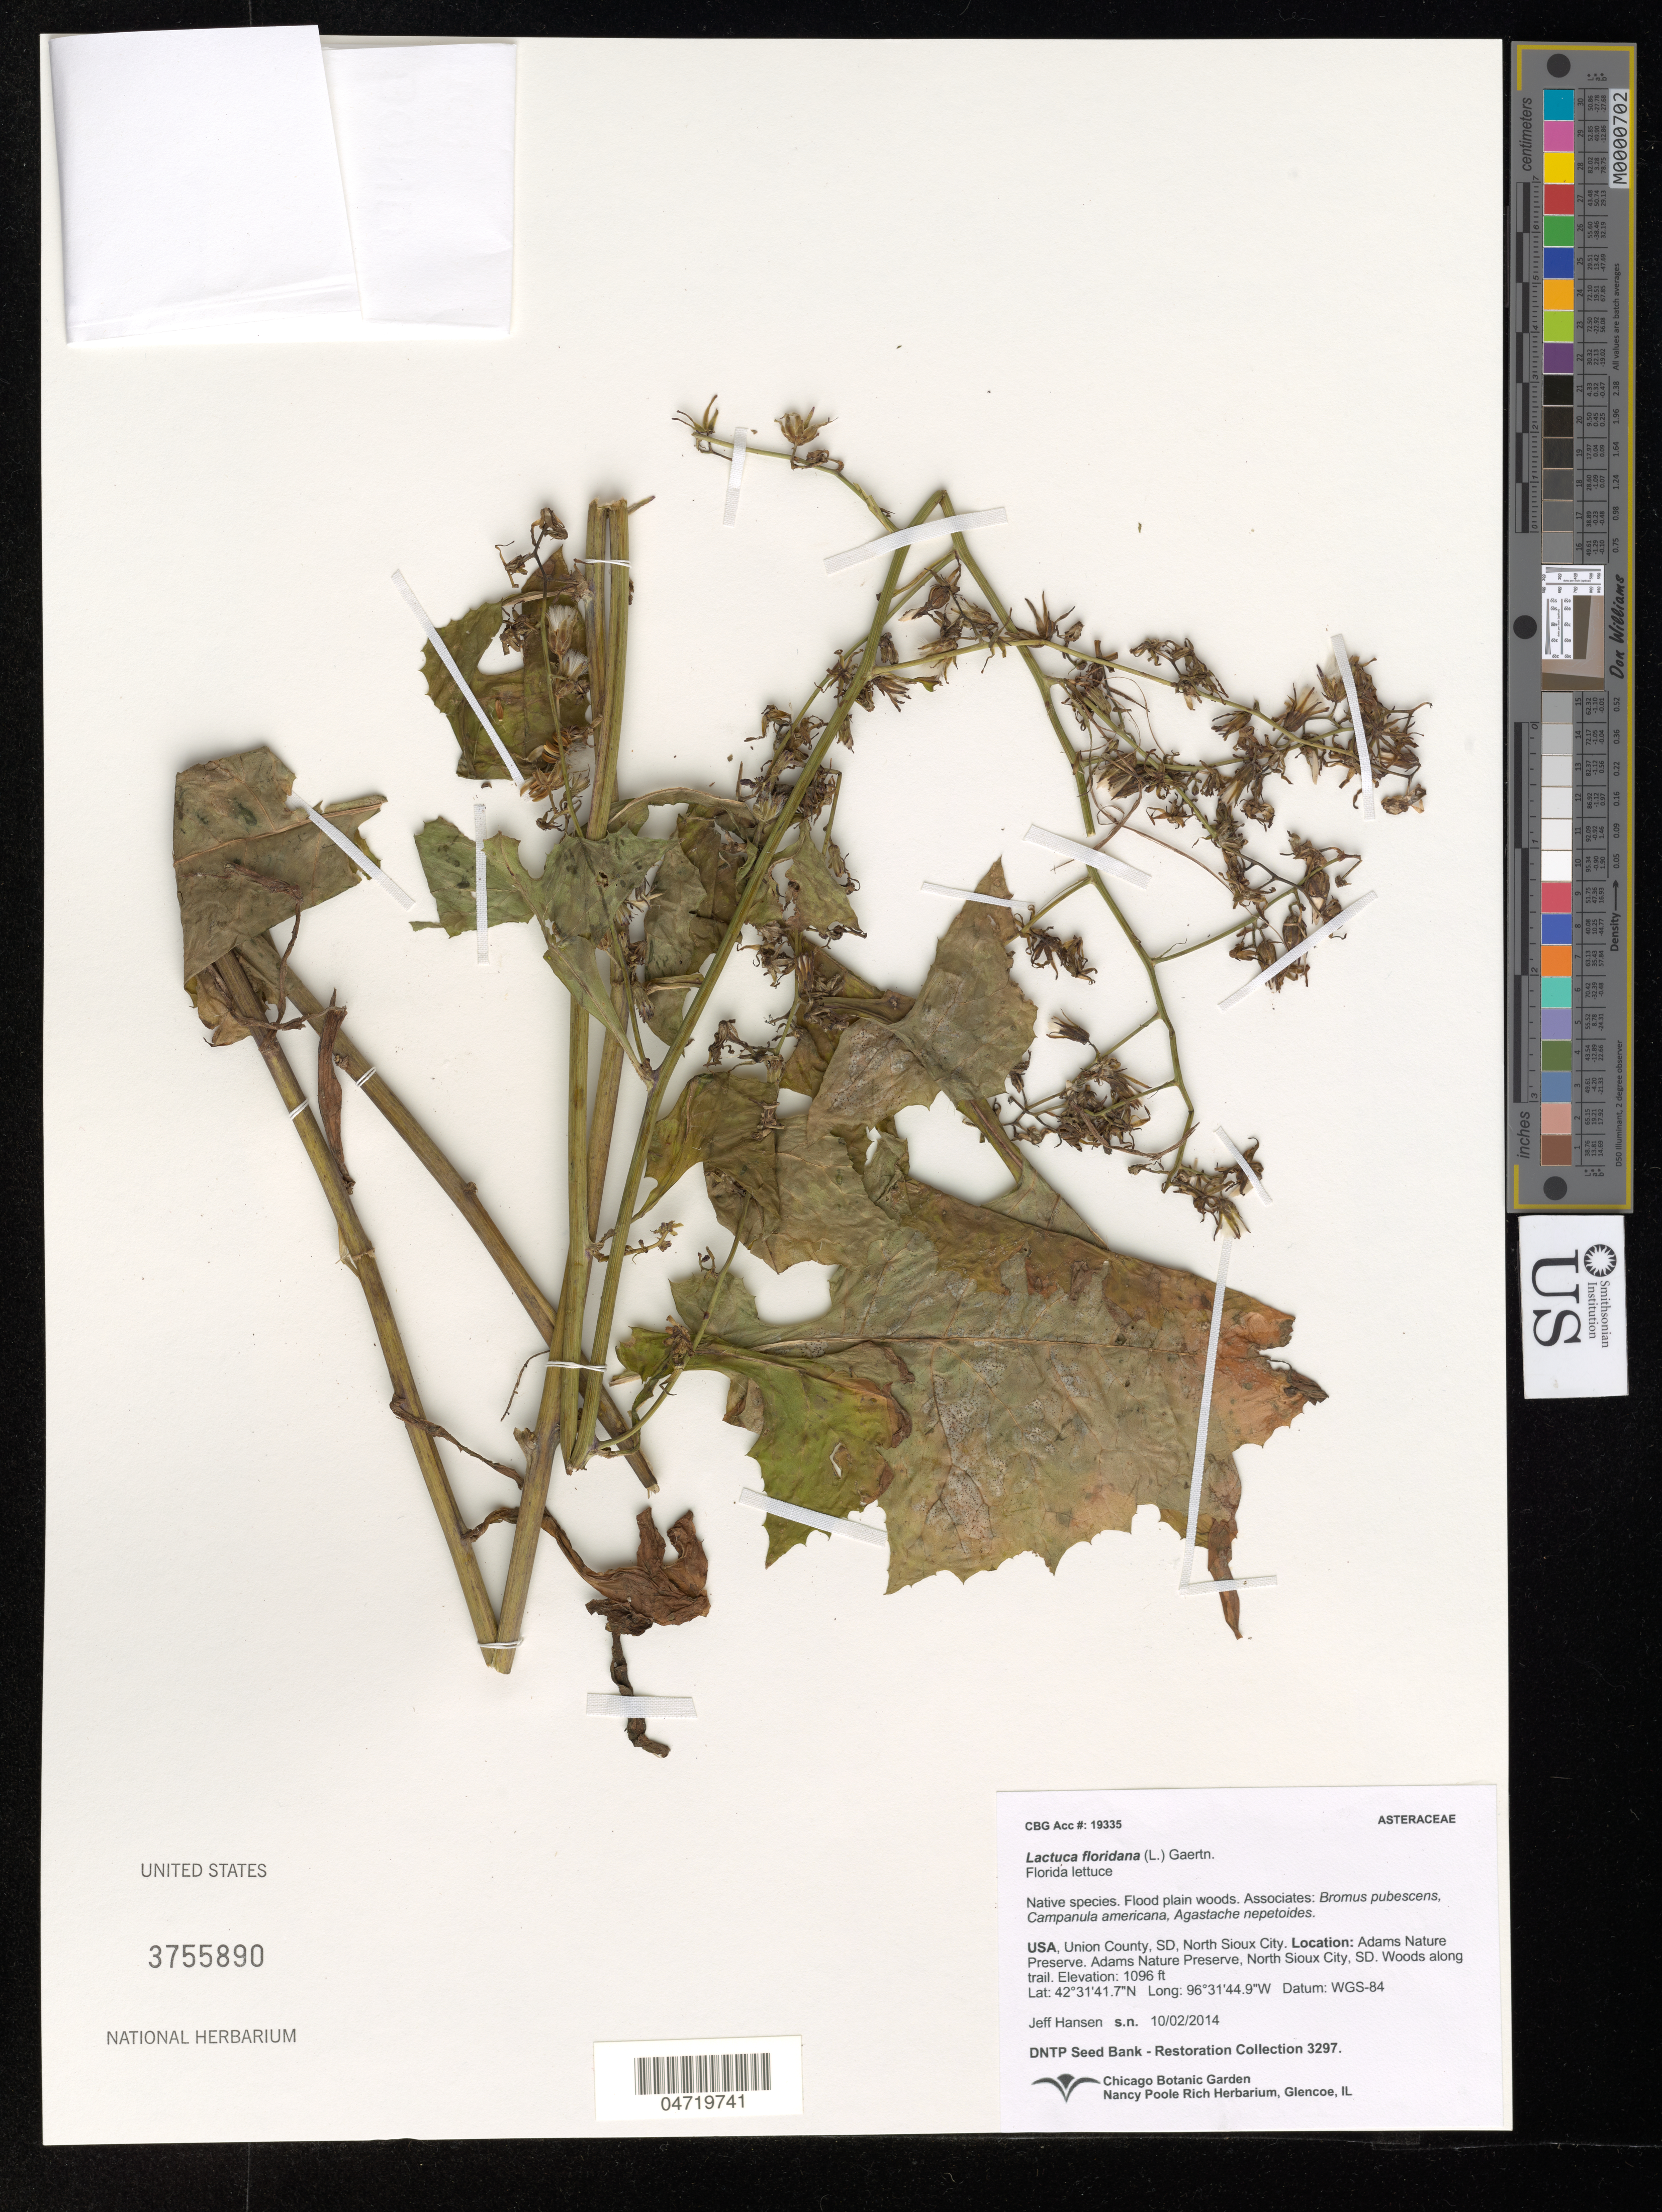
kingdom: Plantae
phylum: Tracheophyta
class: Magnoliopsida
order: Asterales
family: Asteraceae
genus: Lactuca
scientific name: Lactuca floridana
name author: (L.) Gaertn.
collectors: J. Hansen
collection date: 2014-10-02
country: United States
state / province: South Dakota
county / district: Union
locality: Adams Nature Preserve, N Sioux City, SD. Woods along trail.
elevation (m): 334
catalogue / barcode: US 3755890